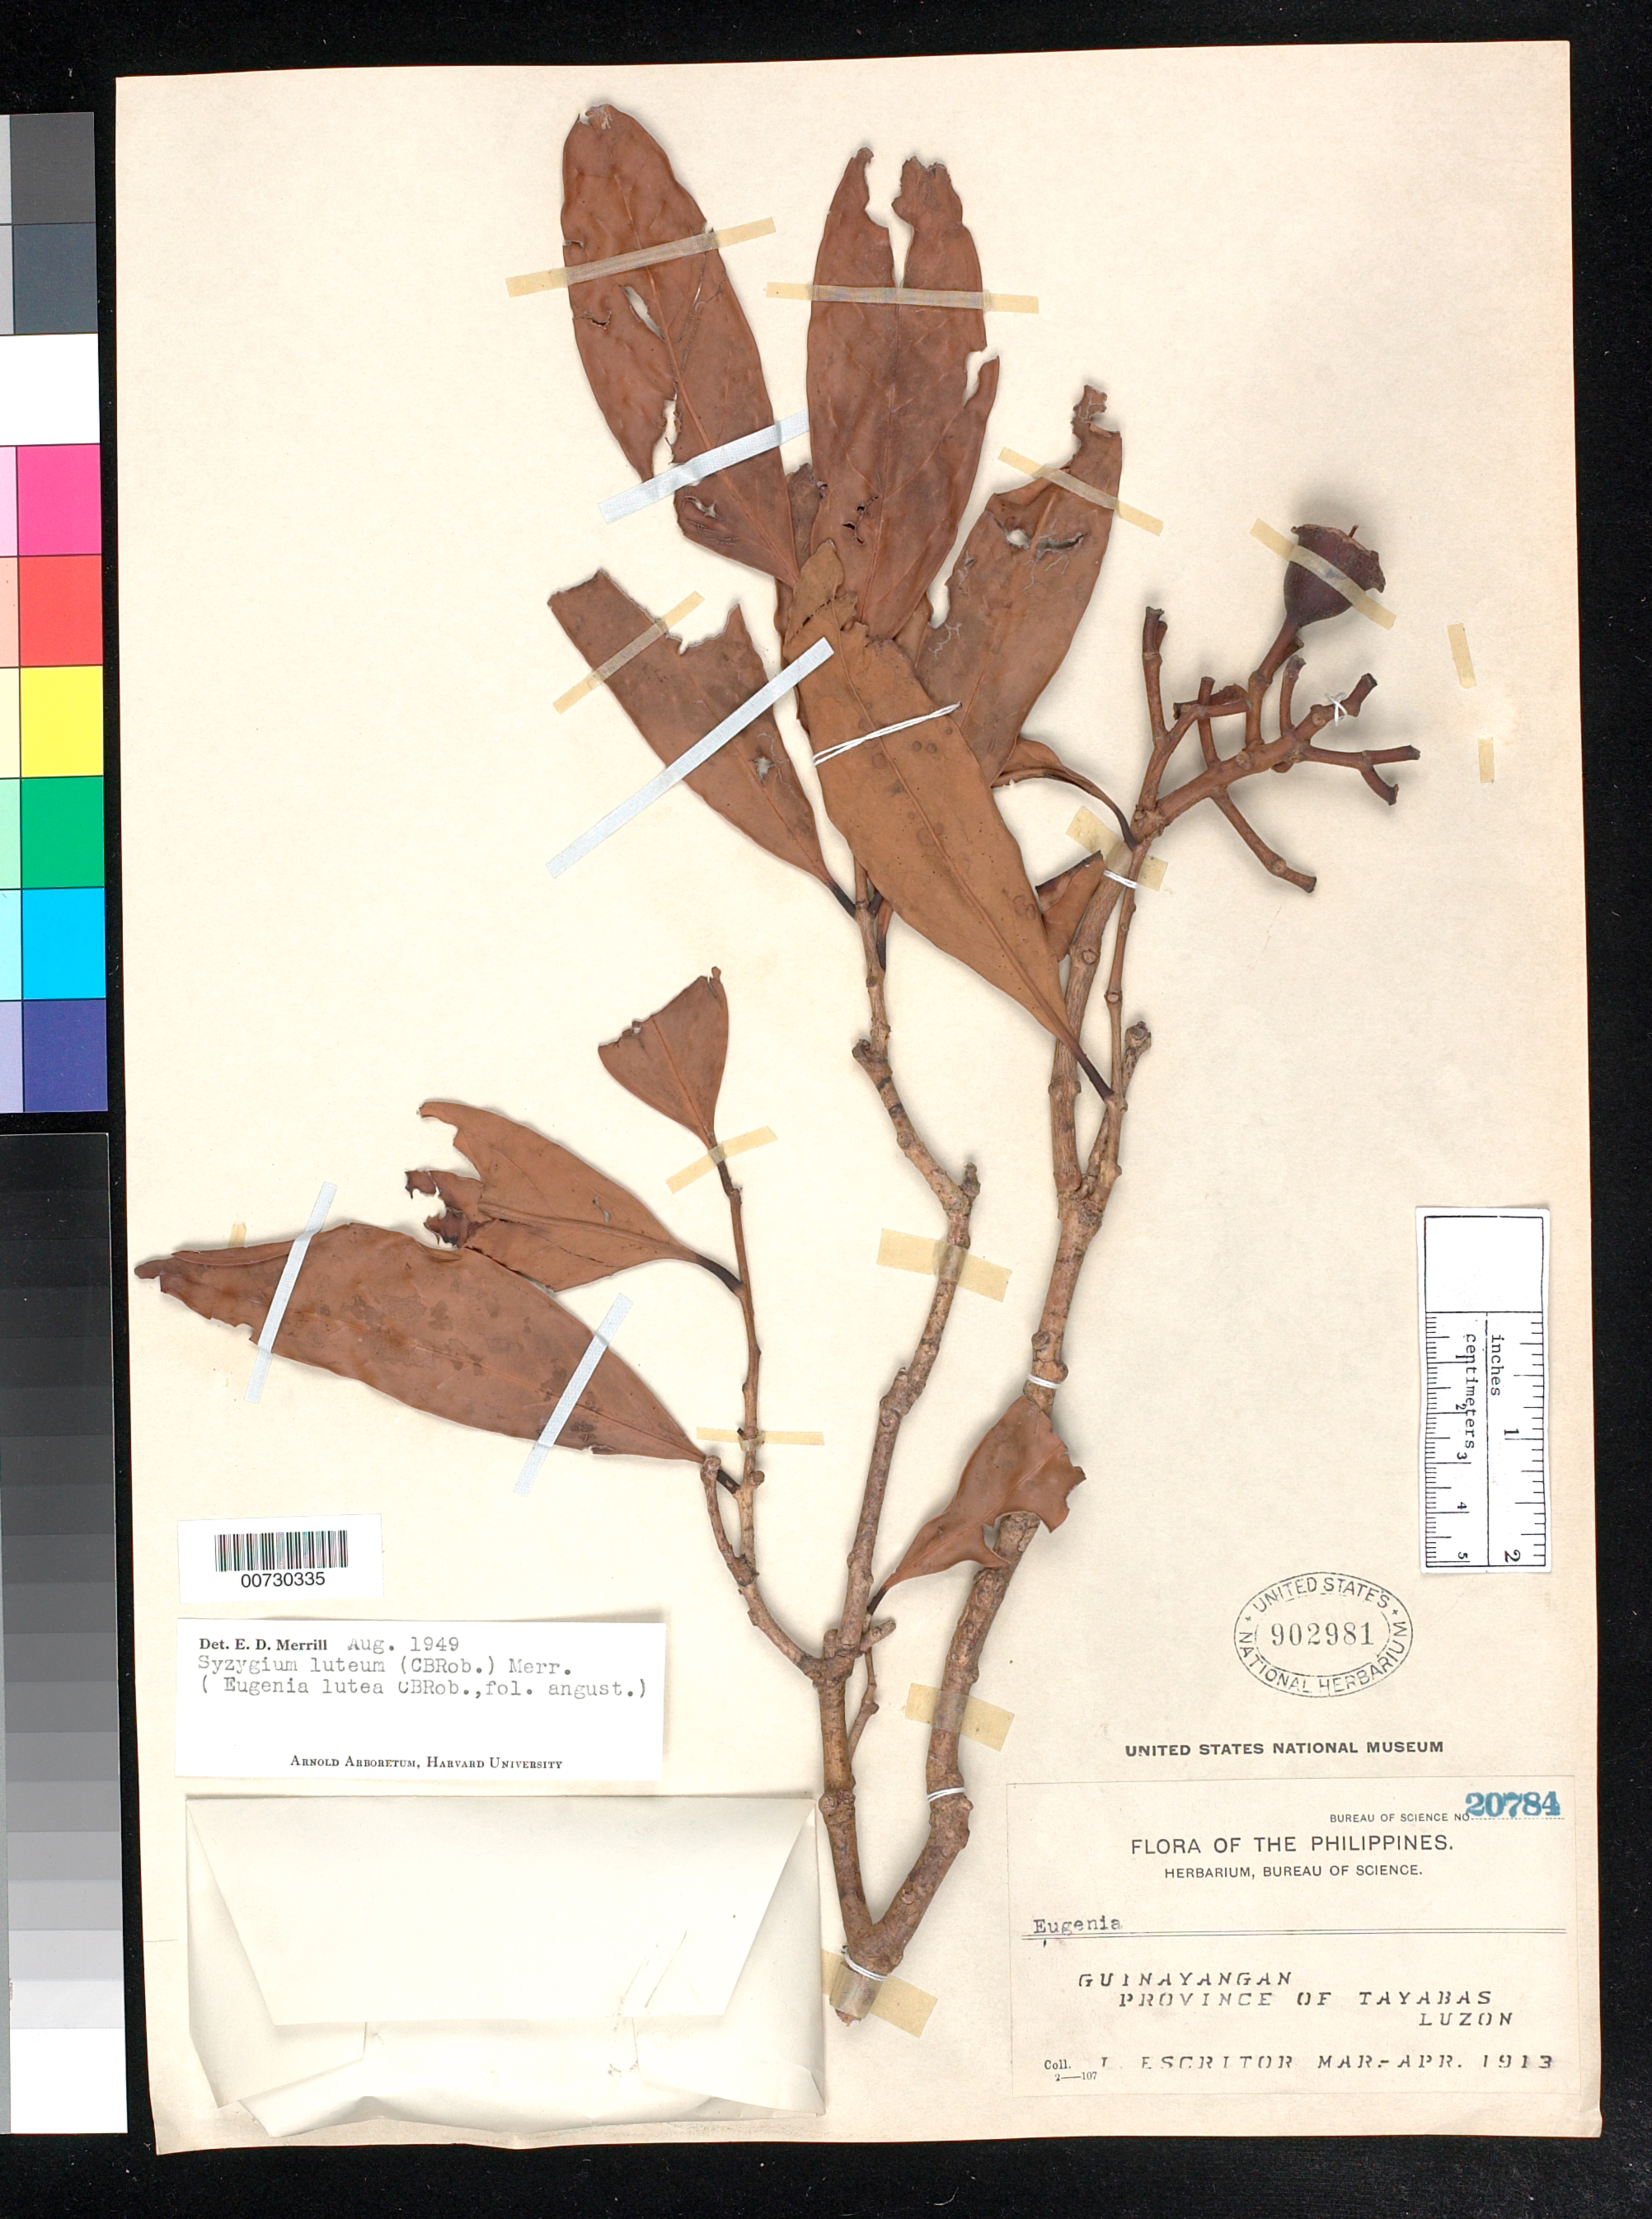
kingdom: Plantae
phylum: Tracheophyta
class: Magnoliopsida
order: Myrtales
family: Myrtaceae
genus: Syzygium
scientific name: Syzygium luteum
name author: (C.B. Rob.) Merr.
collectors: L. Escritor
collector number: Bur. Sci. 20784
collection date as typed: Mar 1913 to -- Apr 1913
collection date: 1913-03/1913-04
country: Philippines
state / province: Calabarzon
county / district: Quezon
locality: Guinayanga. Tayabas.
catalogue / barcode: US 902981